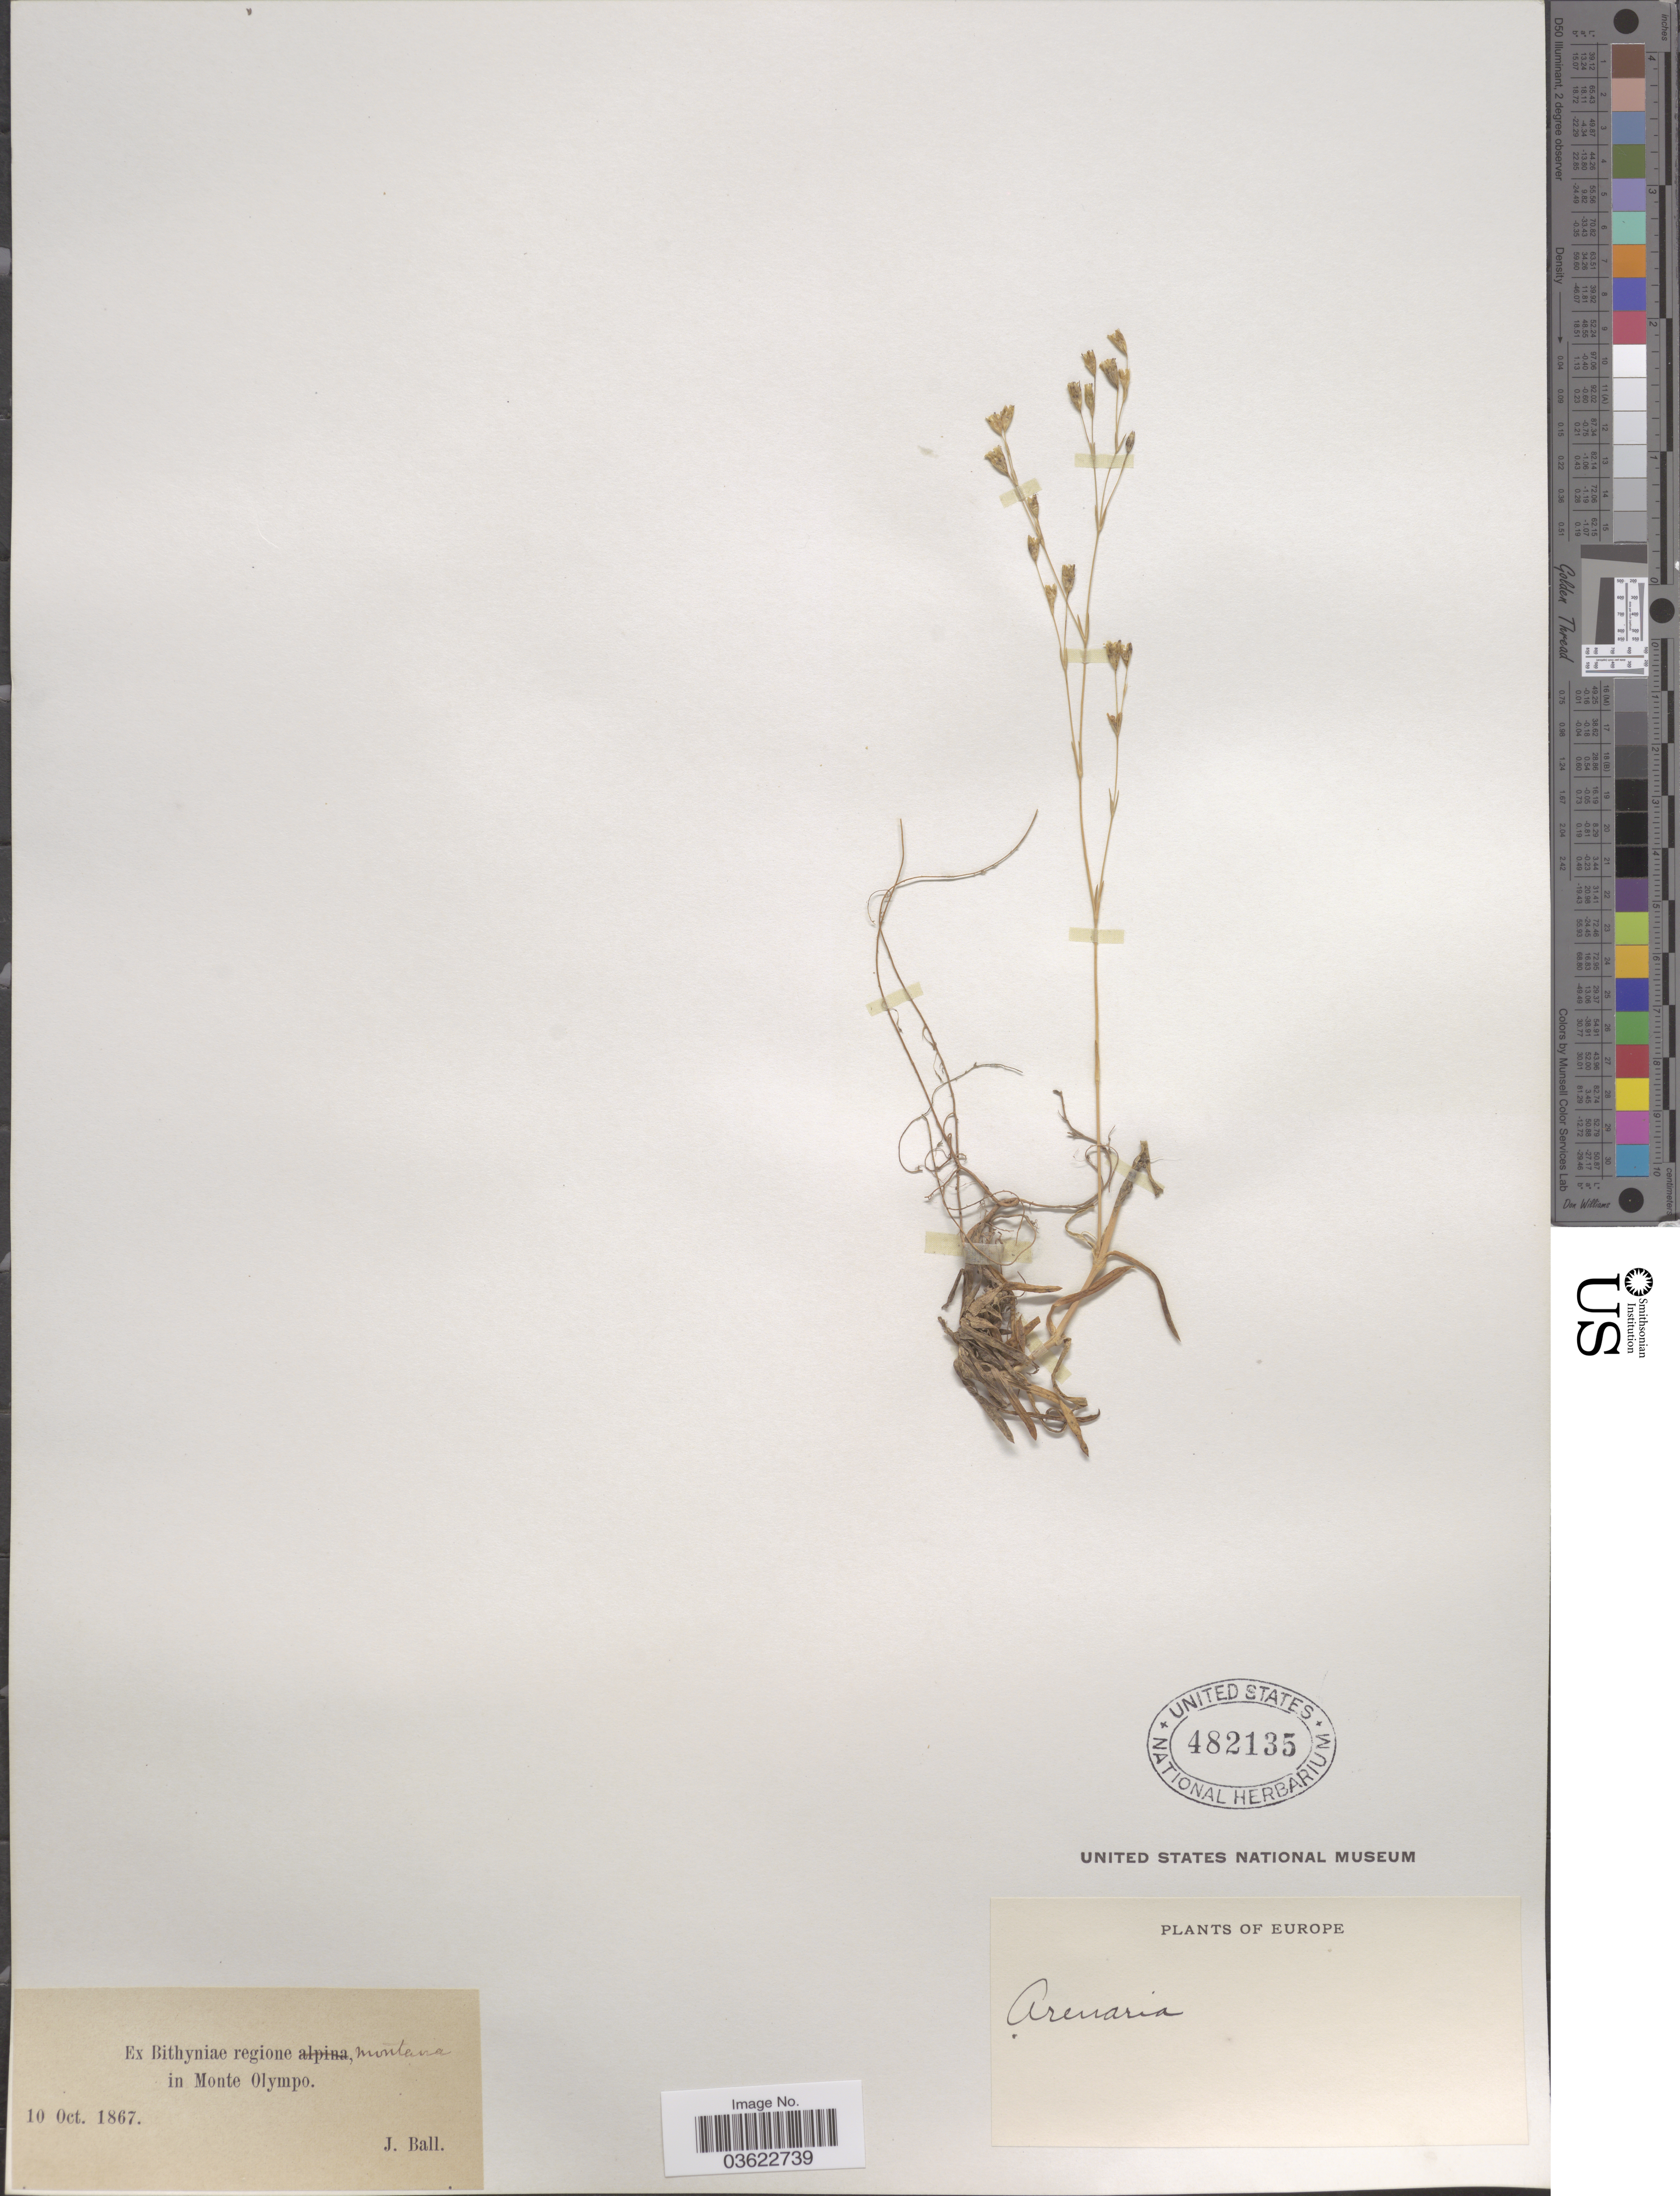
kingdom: Plantae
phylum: Tracheophyta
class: Magnoliopsida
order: Caryophyllales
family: Caryophyllaceae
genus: Arenaria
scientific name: Arenaria sp.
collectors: J. Ball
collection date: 1867-10-10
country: Turkey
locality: Ex Bithyniae regione montana, in Monte Olympo. Europe.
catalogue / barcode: US 482135